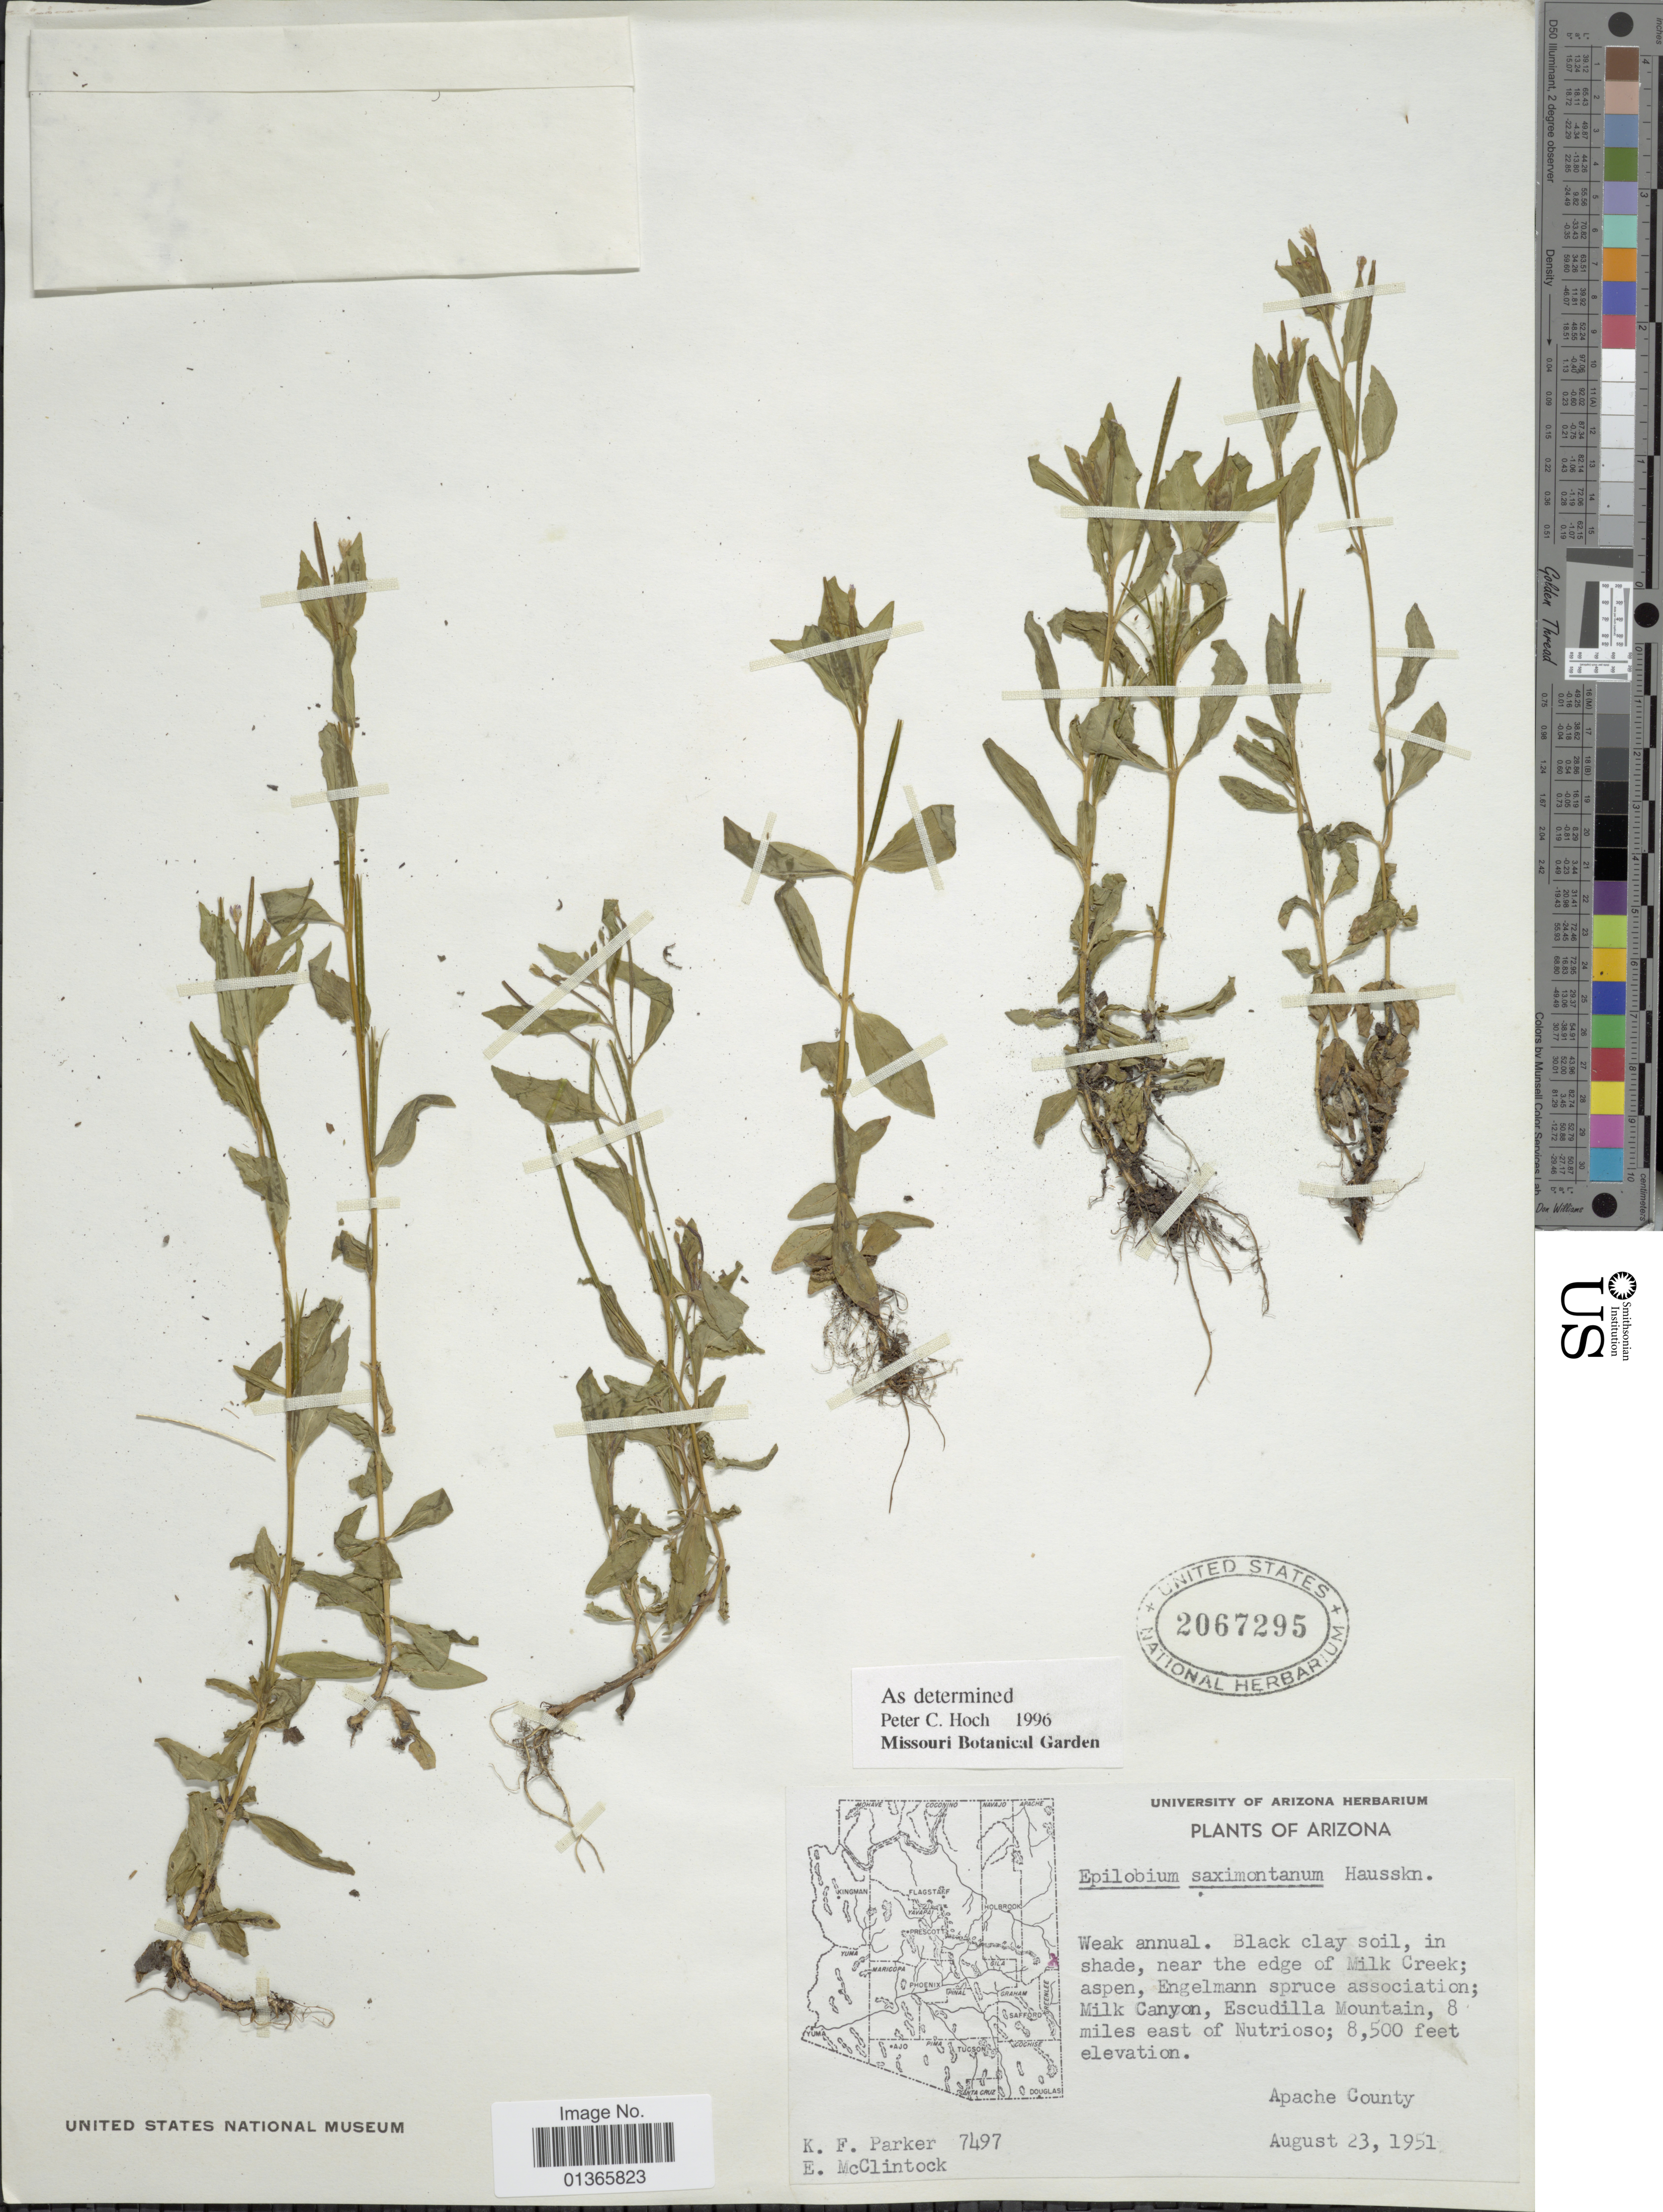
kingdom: Plantae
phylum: Tracheophyta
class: Magnoliopsida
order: Myrtales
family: Onagraceae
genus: Epilobium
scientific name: Epilobium saximontanum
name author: Hausskn.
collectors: K. F. Parker & E. McClintock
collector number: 7497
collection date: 1951-08-23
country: United States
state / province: Arizona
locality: Near the edge of Milk Creek; aspen, Engelmann spruce association; Milk Canyon, Escudilla Mountain, 8 miles east of Nutrioso. Apache County.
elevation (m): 2591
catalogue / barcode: US 2067295